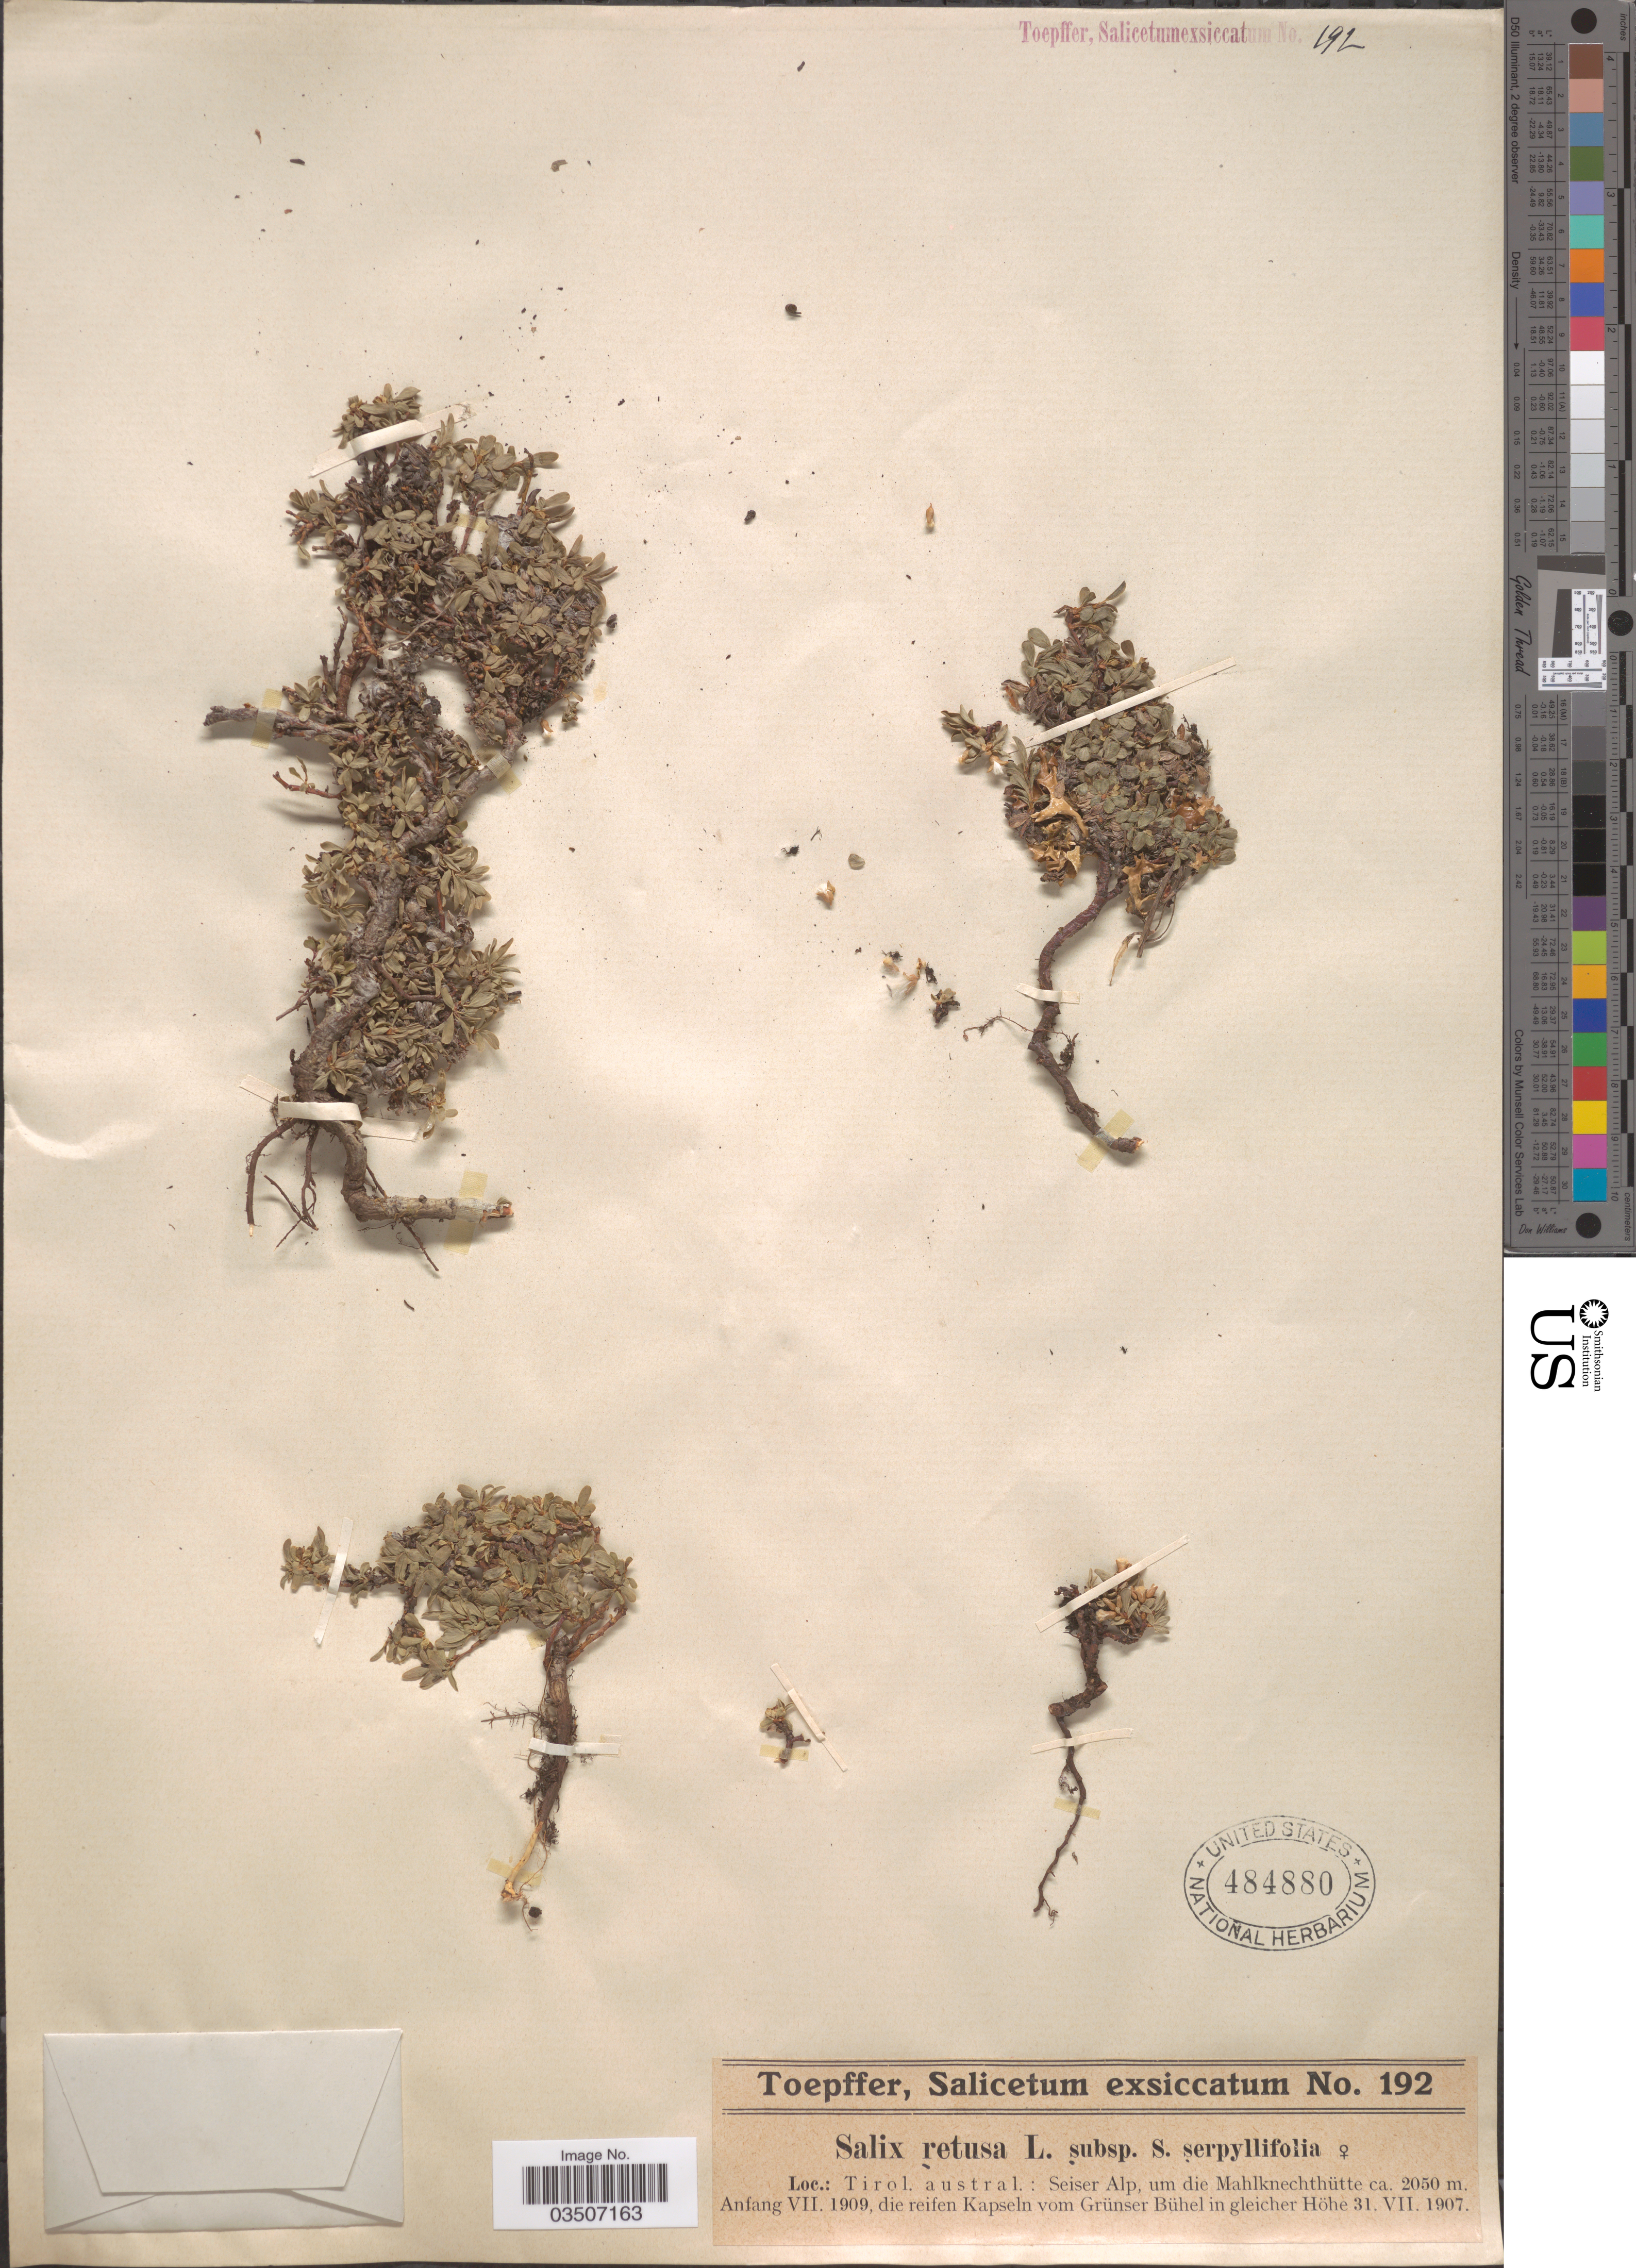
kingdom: Plantae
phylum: Tracheophyta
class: Magnoliopsida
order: Malpighiales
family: Salicaceae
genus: Salix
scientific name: Salix retusa subsp. serpyllifolia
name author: Seemen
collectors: A. Toepffer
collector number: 192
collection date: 1907-07-31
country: Austria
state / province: Styria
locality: Tirol. austral.: Seiser Alp, um die Mahlknechthütte, Anfang die reifen Kapseln vom Grünser Bühel in gleicher Höhe.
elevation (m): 2050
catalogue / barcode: US 484880